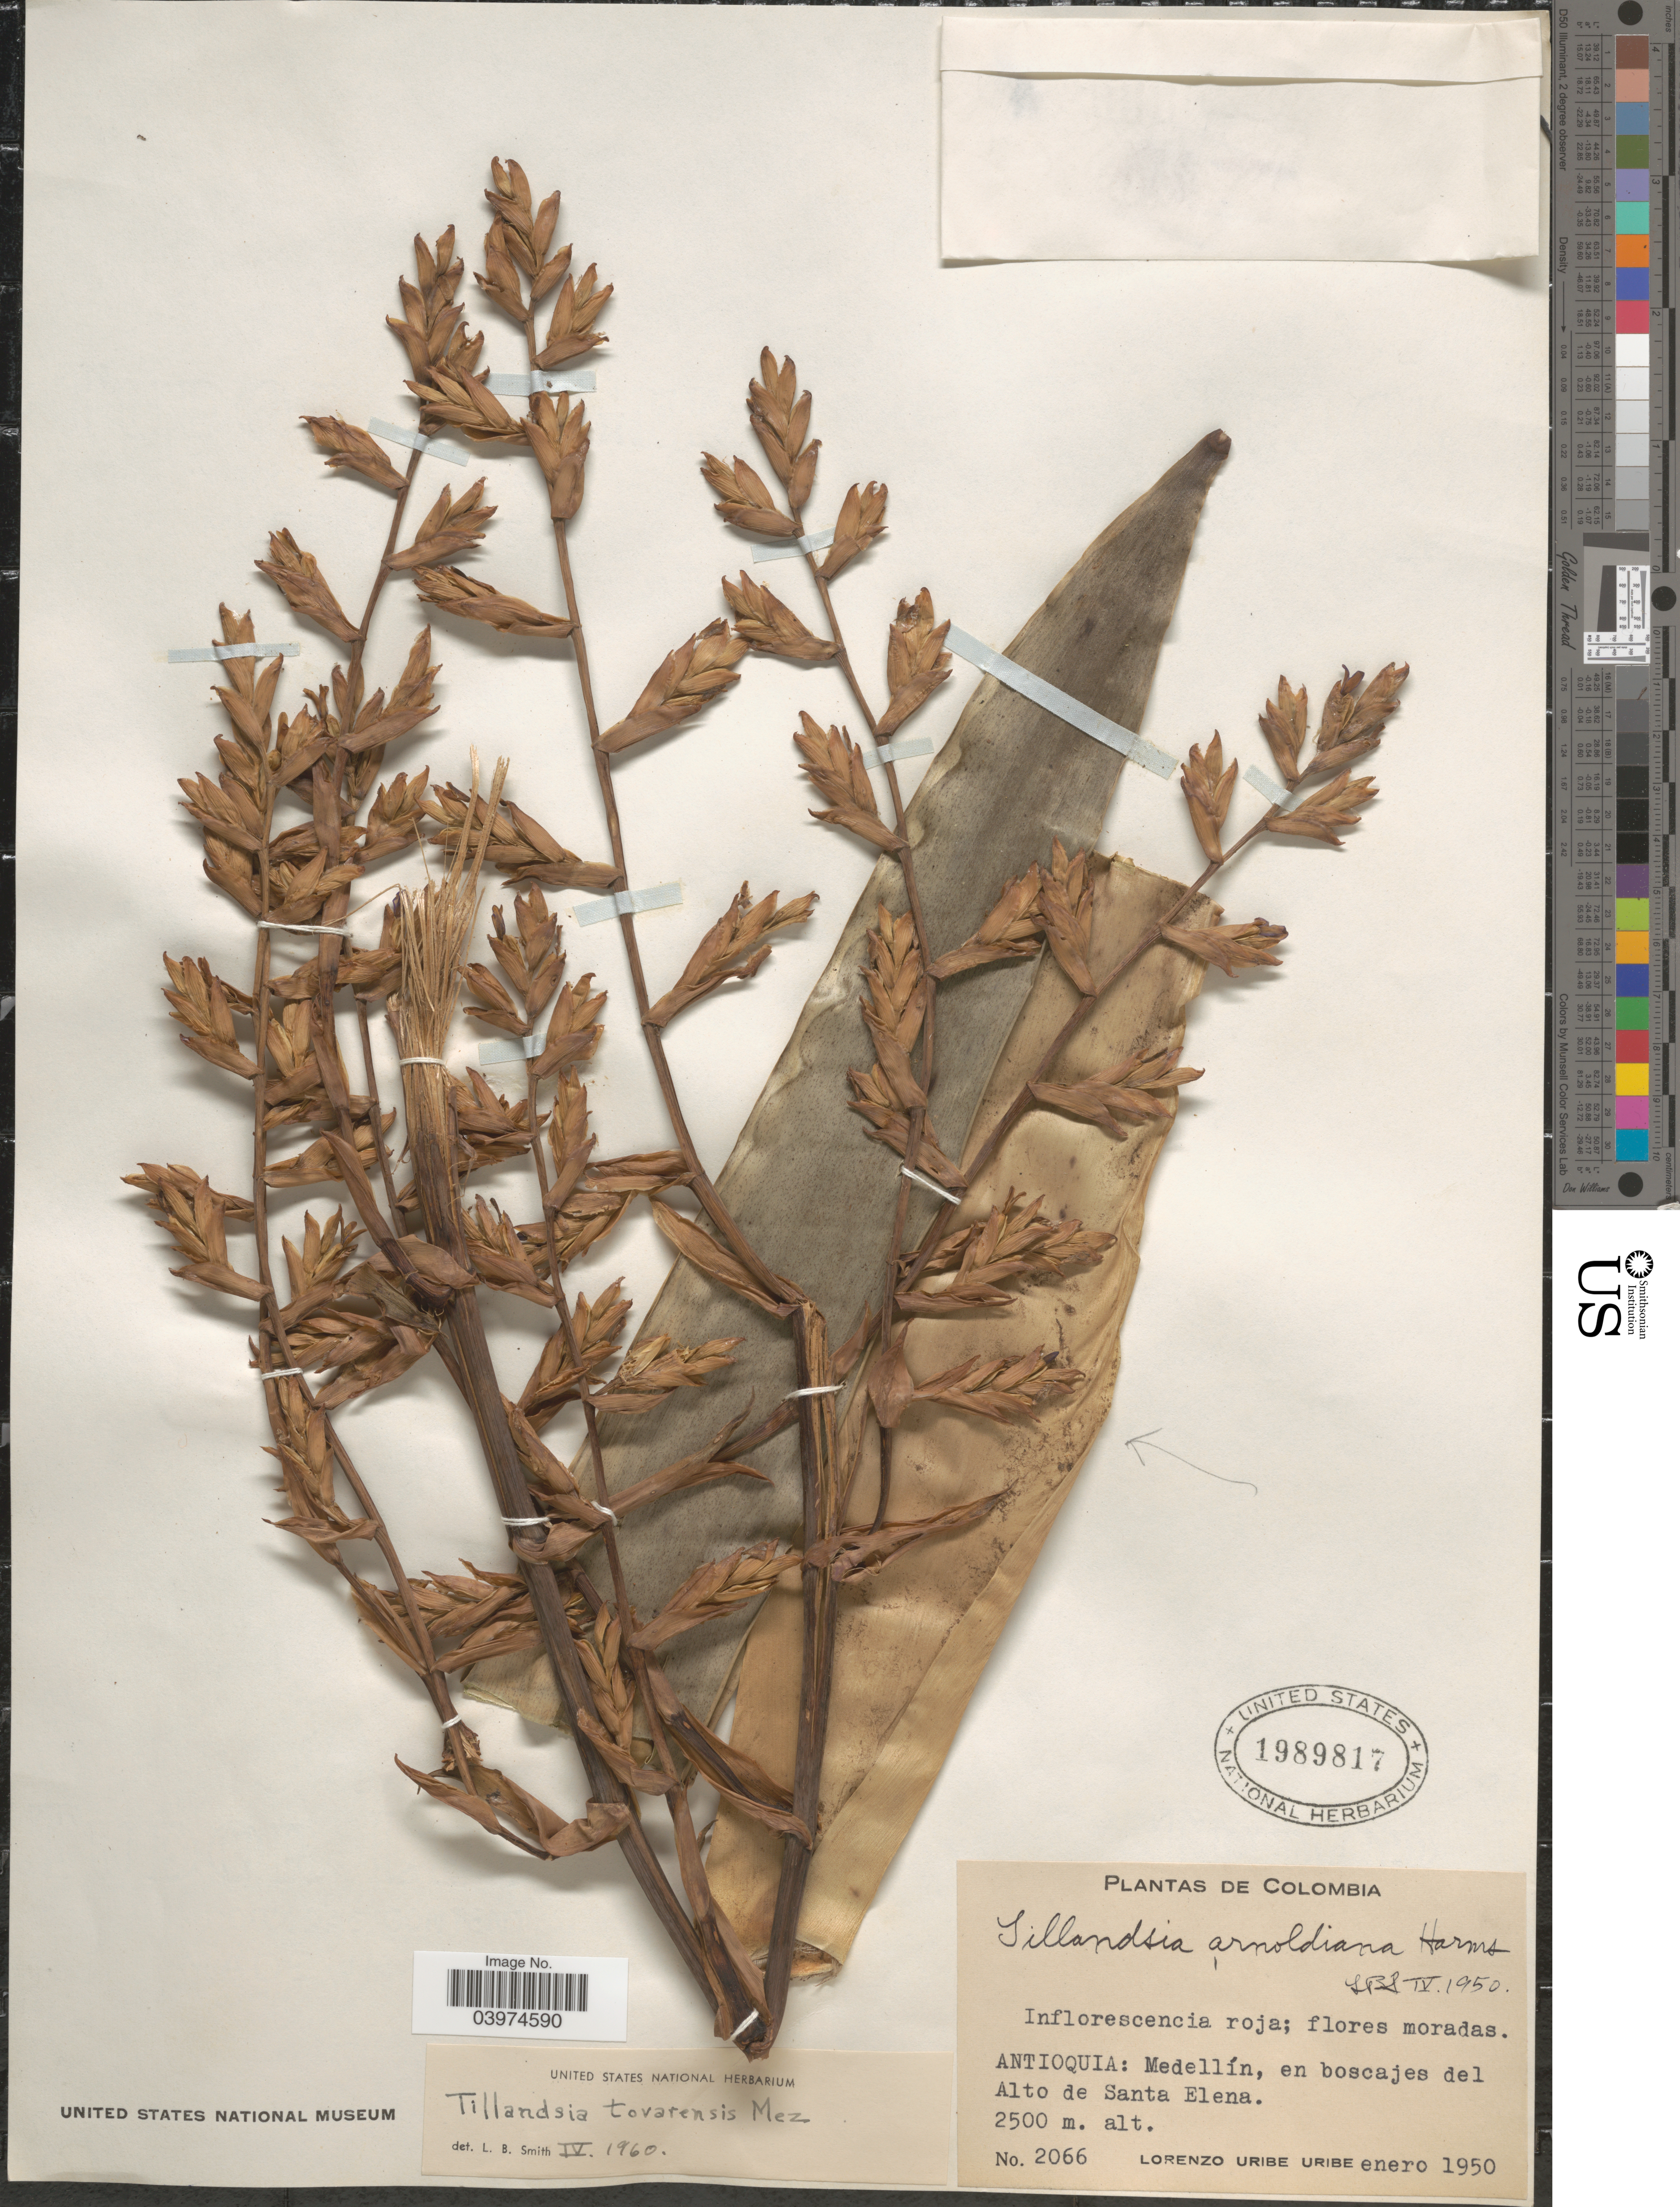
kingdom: Plantae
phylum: Tracheophyta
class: Liliopsida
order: Poales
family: Bromeliaceae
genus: Tillandsia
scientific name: Tillandsia tovarensis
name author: Mez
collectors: L. Uribe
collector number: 2066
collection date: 1950-01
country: Colombia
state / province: Antioquia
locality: Medellín, en boscajes del Alto de Santa Elena.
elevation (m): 2500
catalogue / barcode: US 1989817